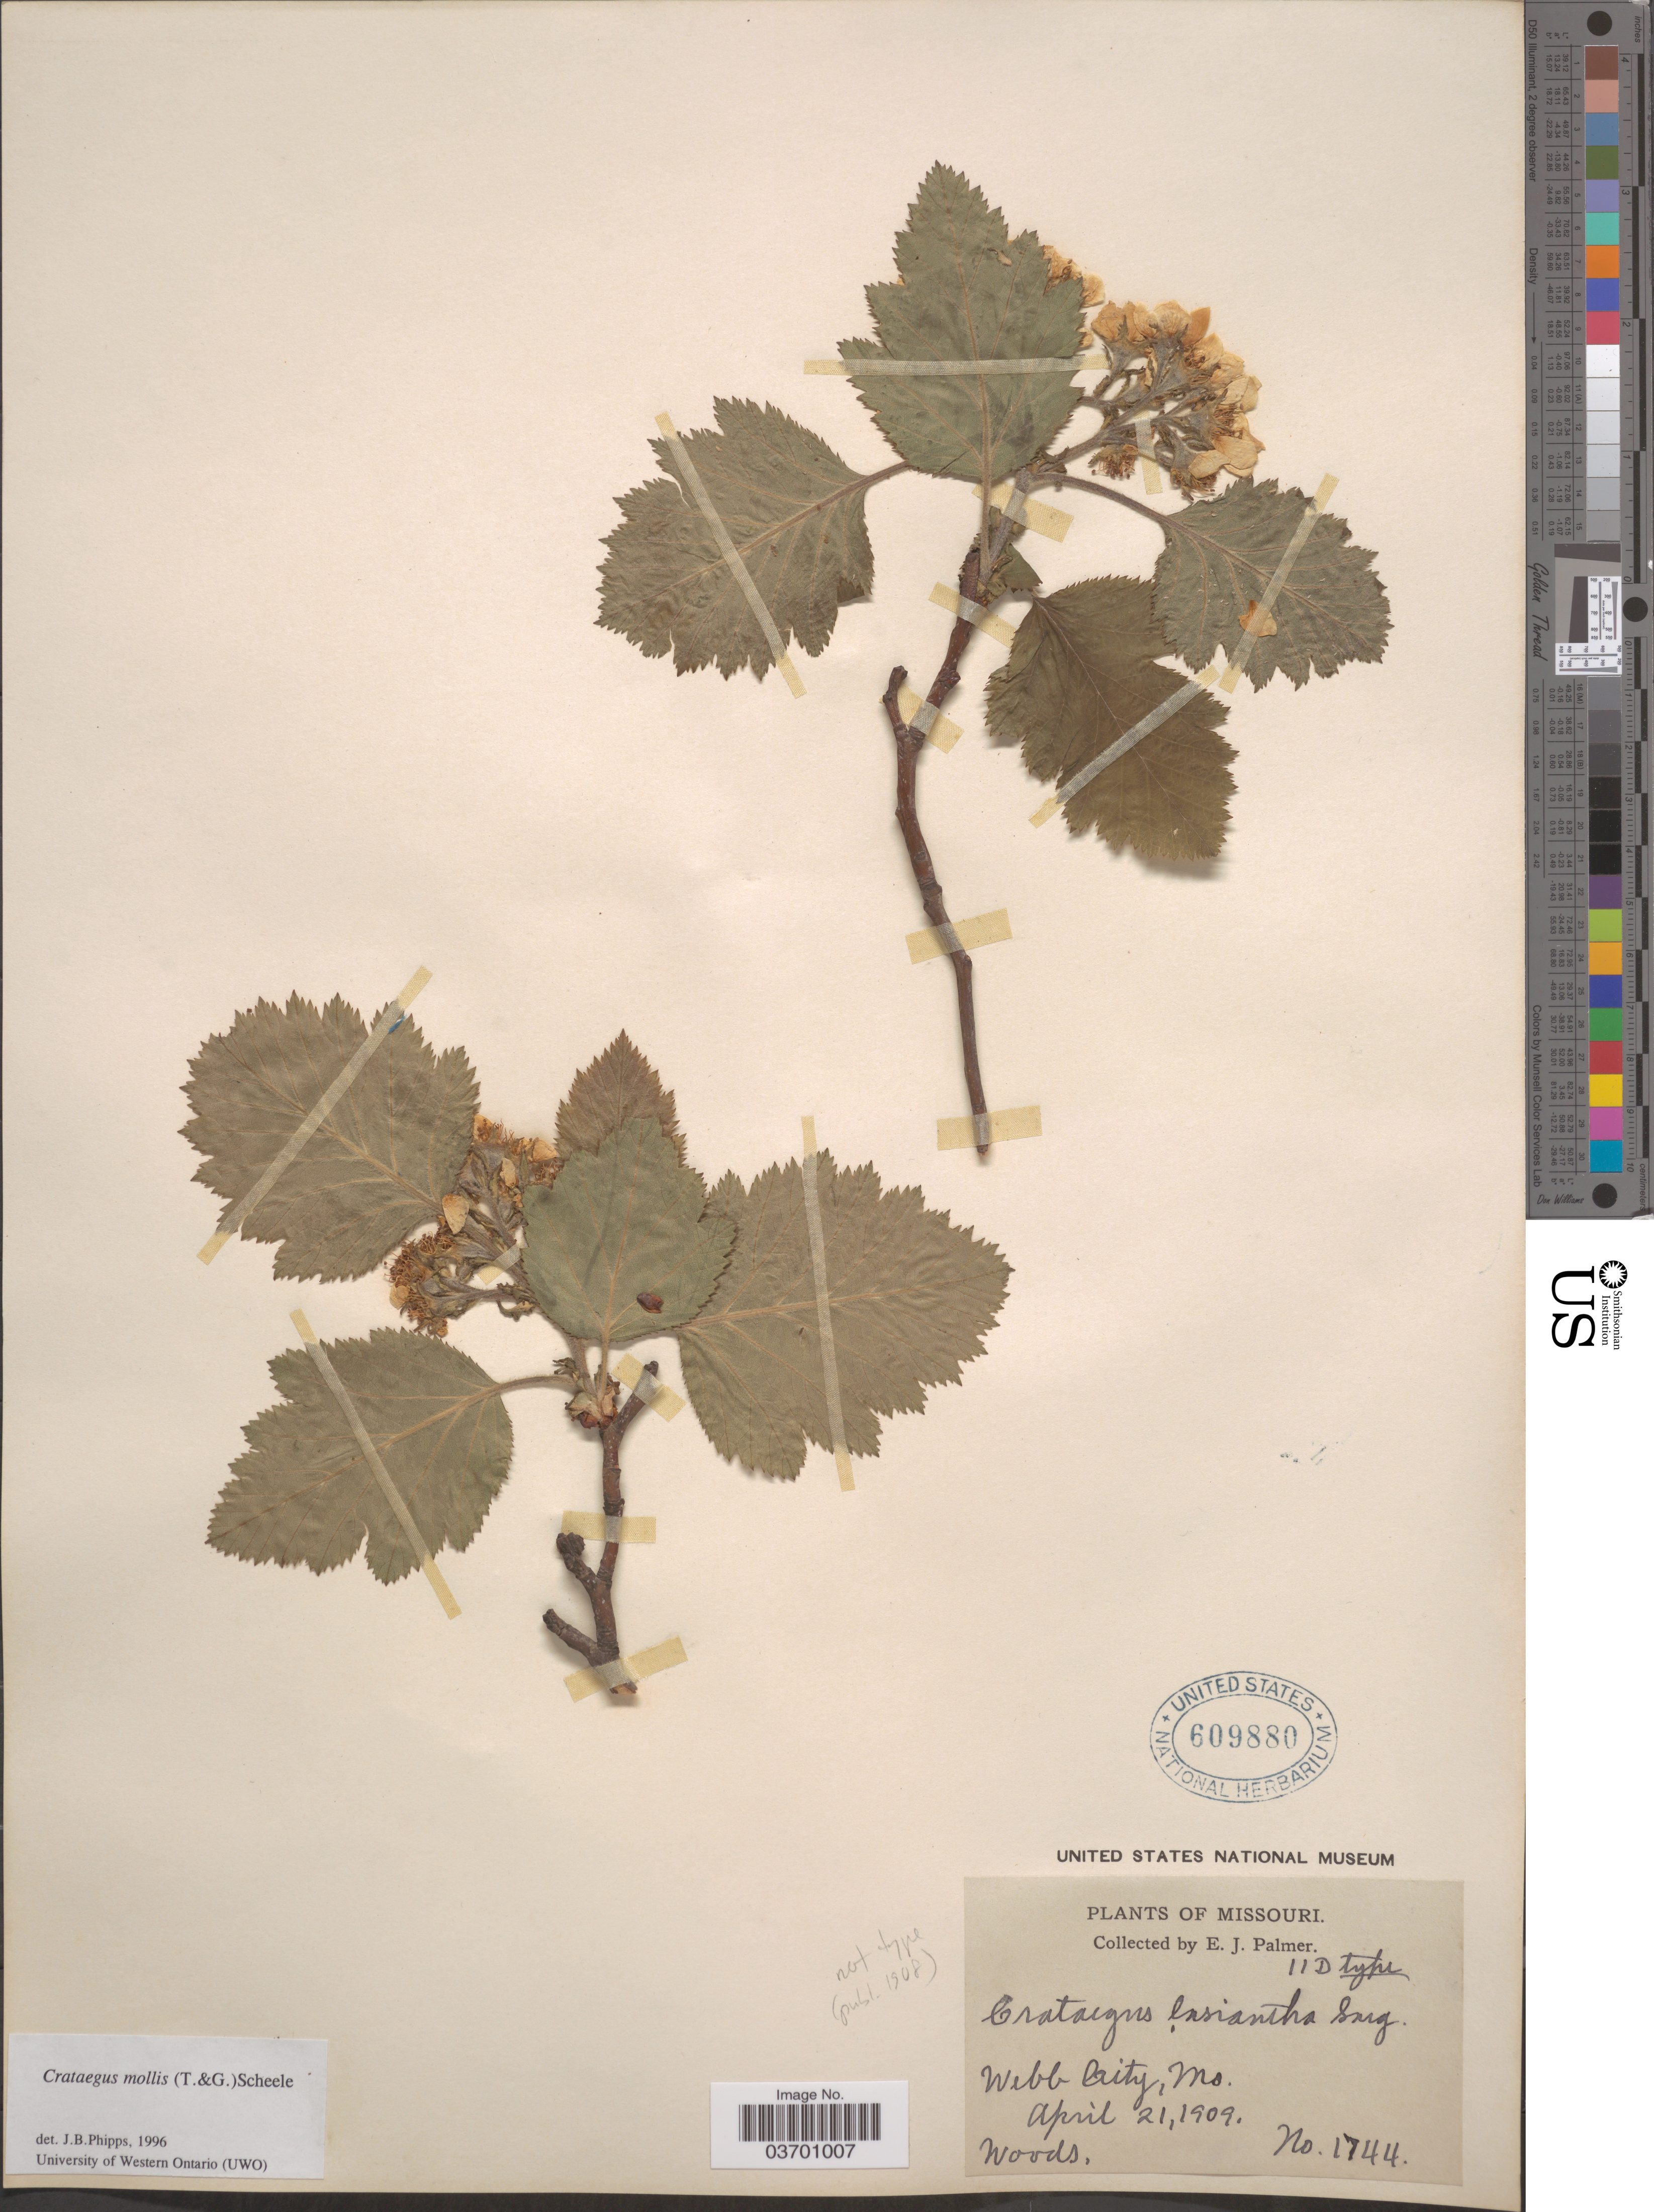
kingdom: Plantae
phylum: Tracheophyta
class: Magnoliopsida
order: Rosales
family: Rosaceae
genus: Crataegus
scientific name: Crataegus mollis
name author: (Torr. & A. Gray) Scheele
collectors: E. J. Palmer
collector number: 1744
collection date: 1909-04-21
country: United States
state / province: Missouri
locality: Webb City.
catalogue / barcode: US 609880